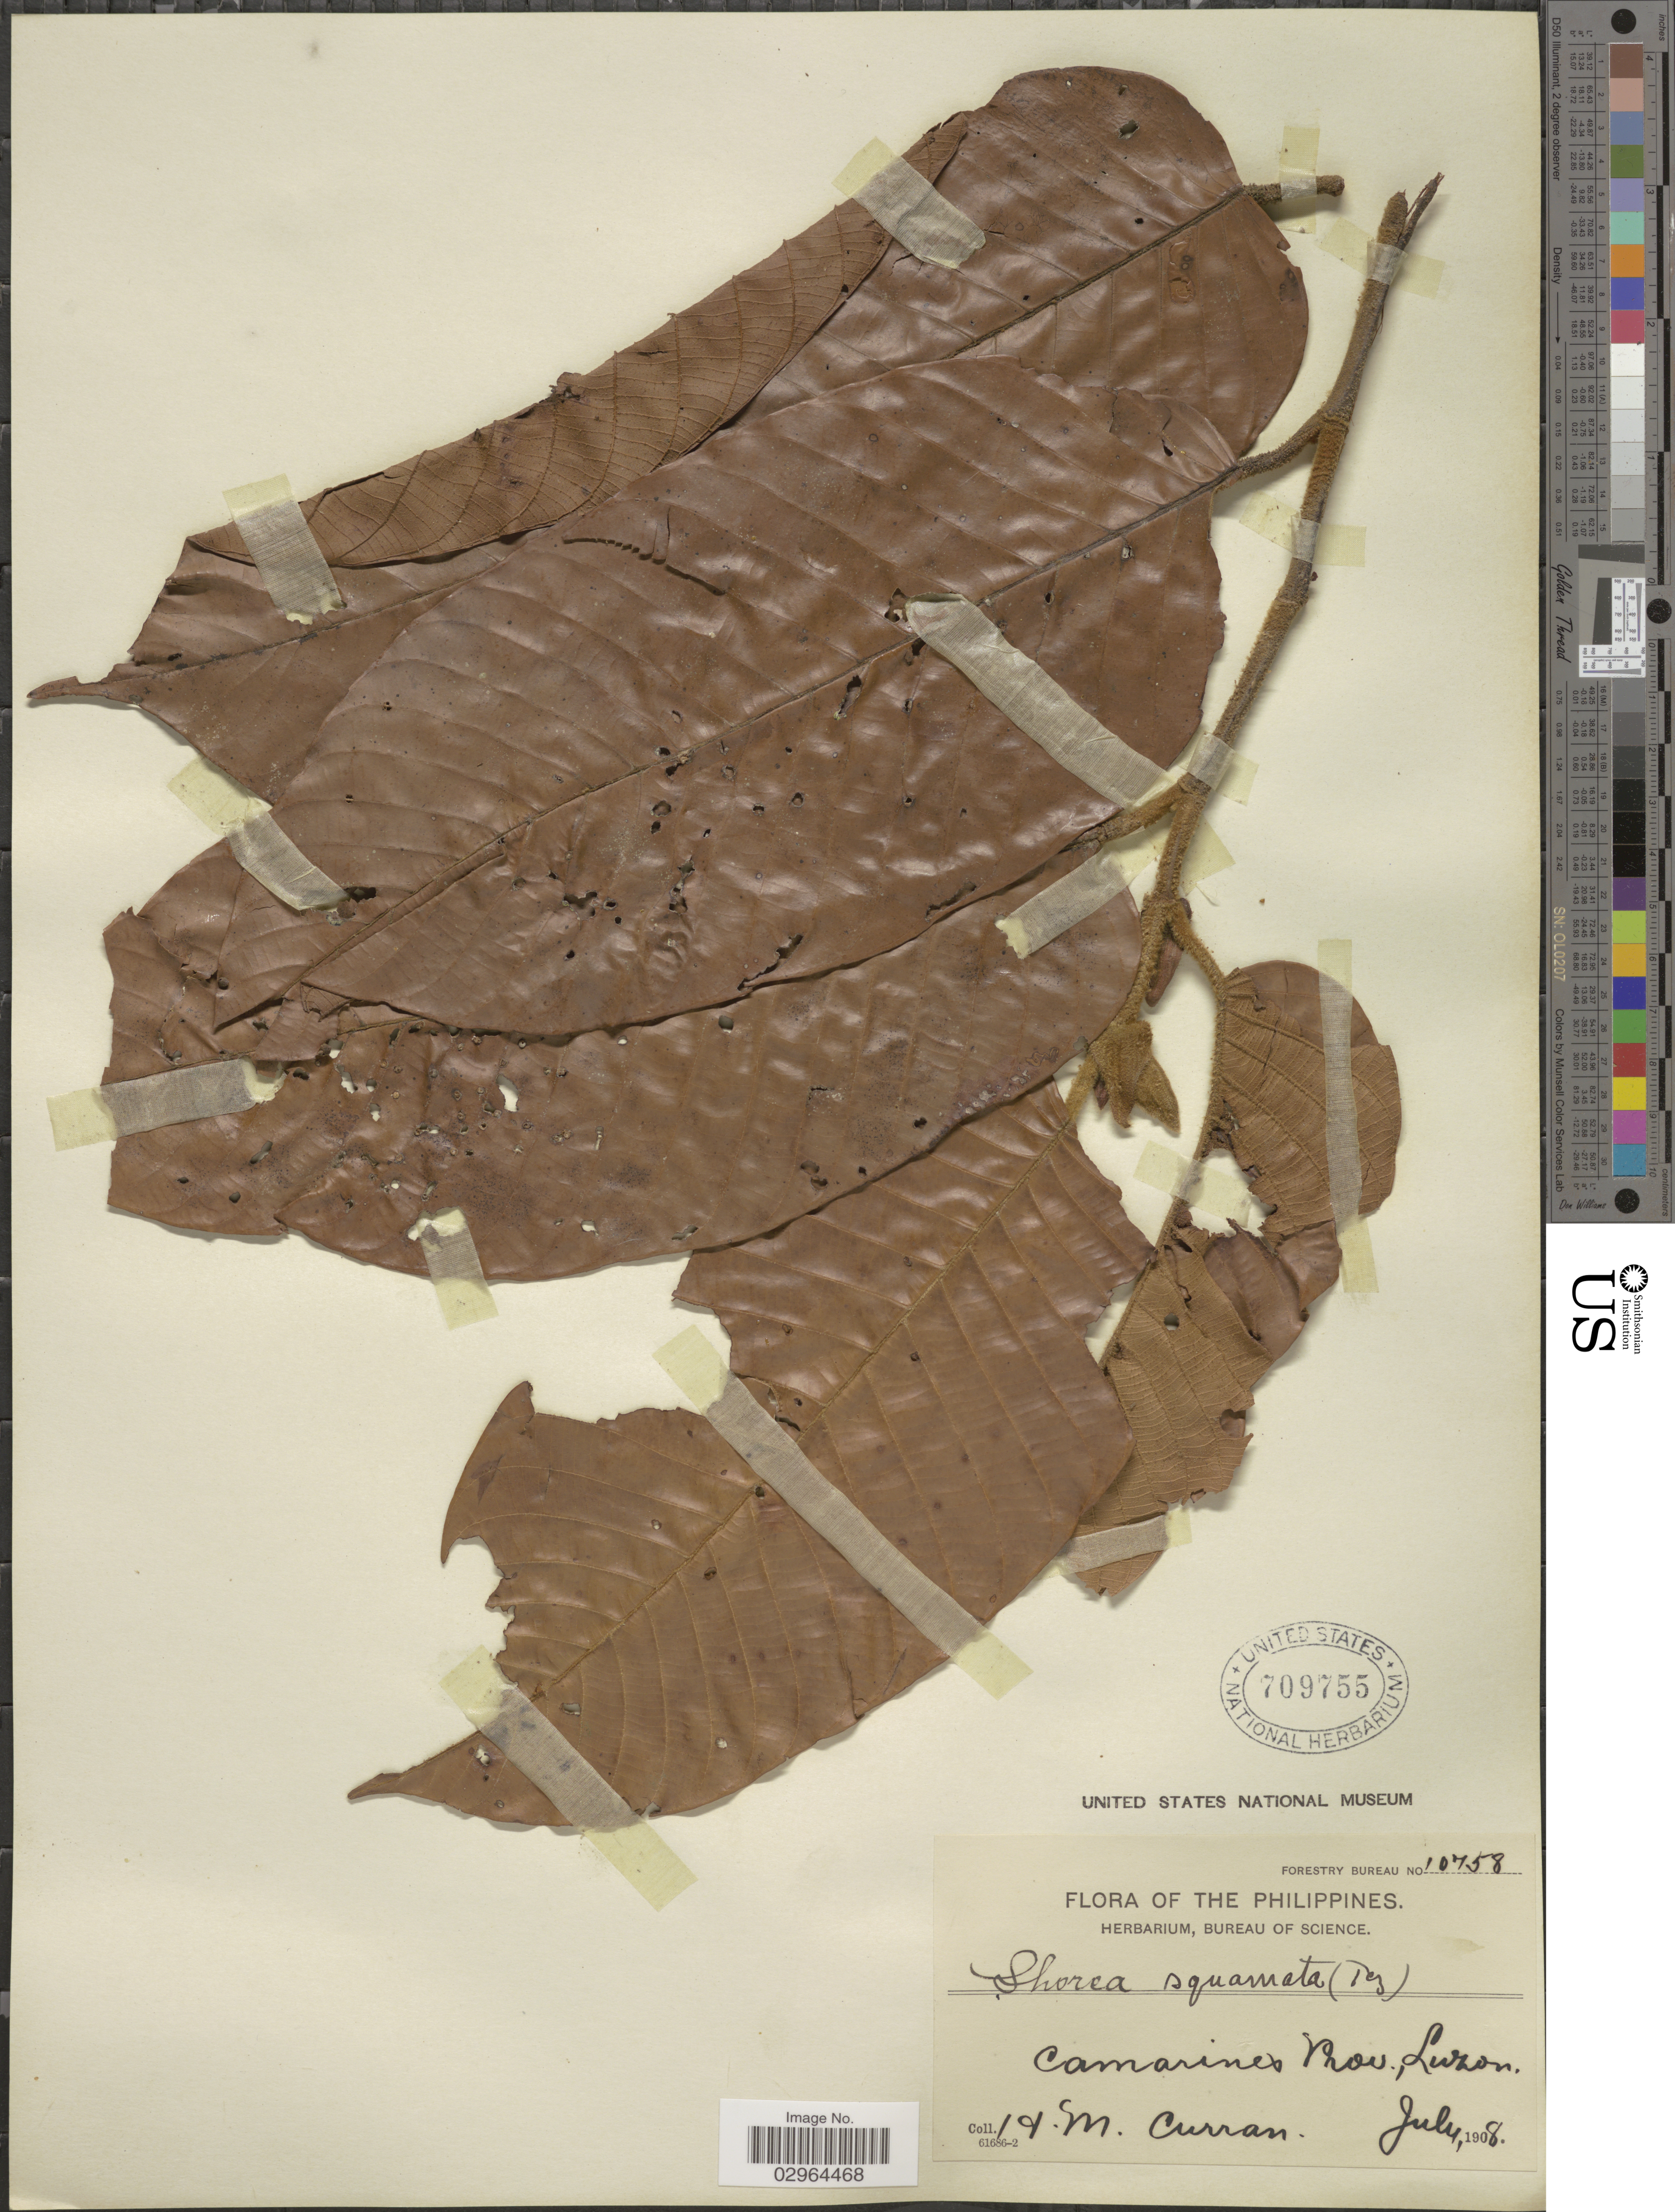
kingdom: Plantae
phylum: Tracheophyta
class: Magnoliopsida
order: Malvales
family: Dipterocarpaceae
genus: Rubroshorea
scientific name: Rubroshorea palosapis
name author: (Blanco) P.S. Ashton & J. Heck.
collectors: H. M. Curran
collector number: Forestry Bureau 10758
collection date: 1908-07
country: Philippines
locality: Camarines Prov., Luzon.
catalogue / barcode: US 709755